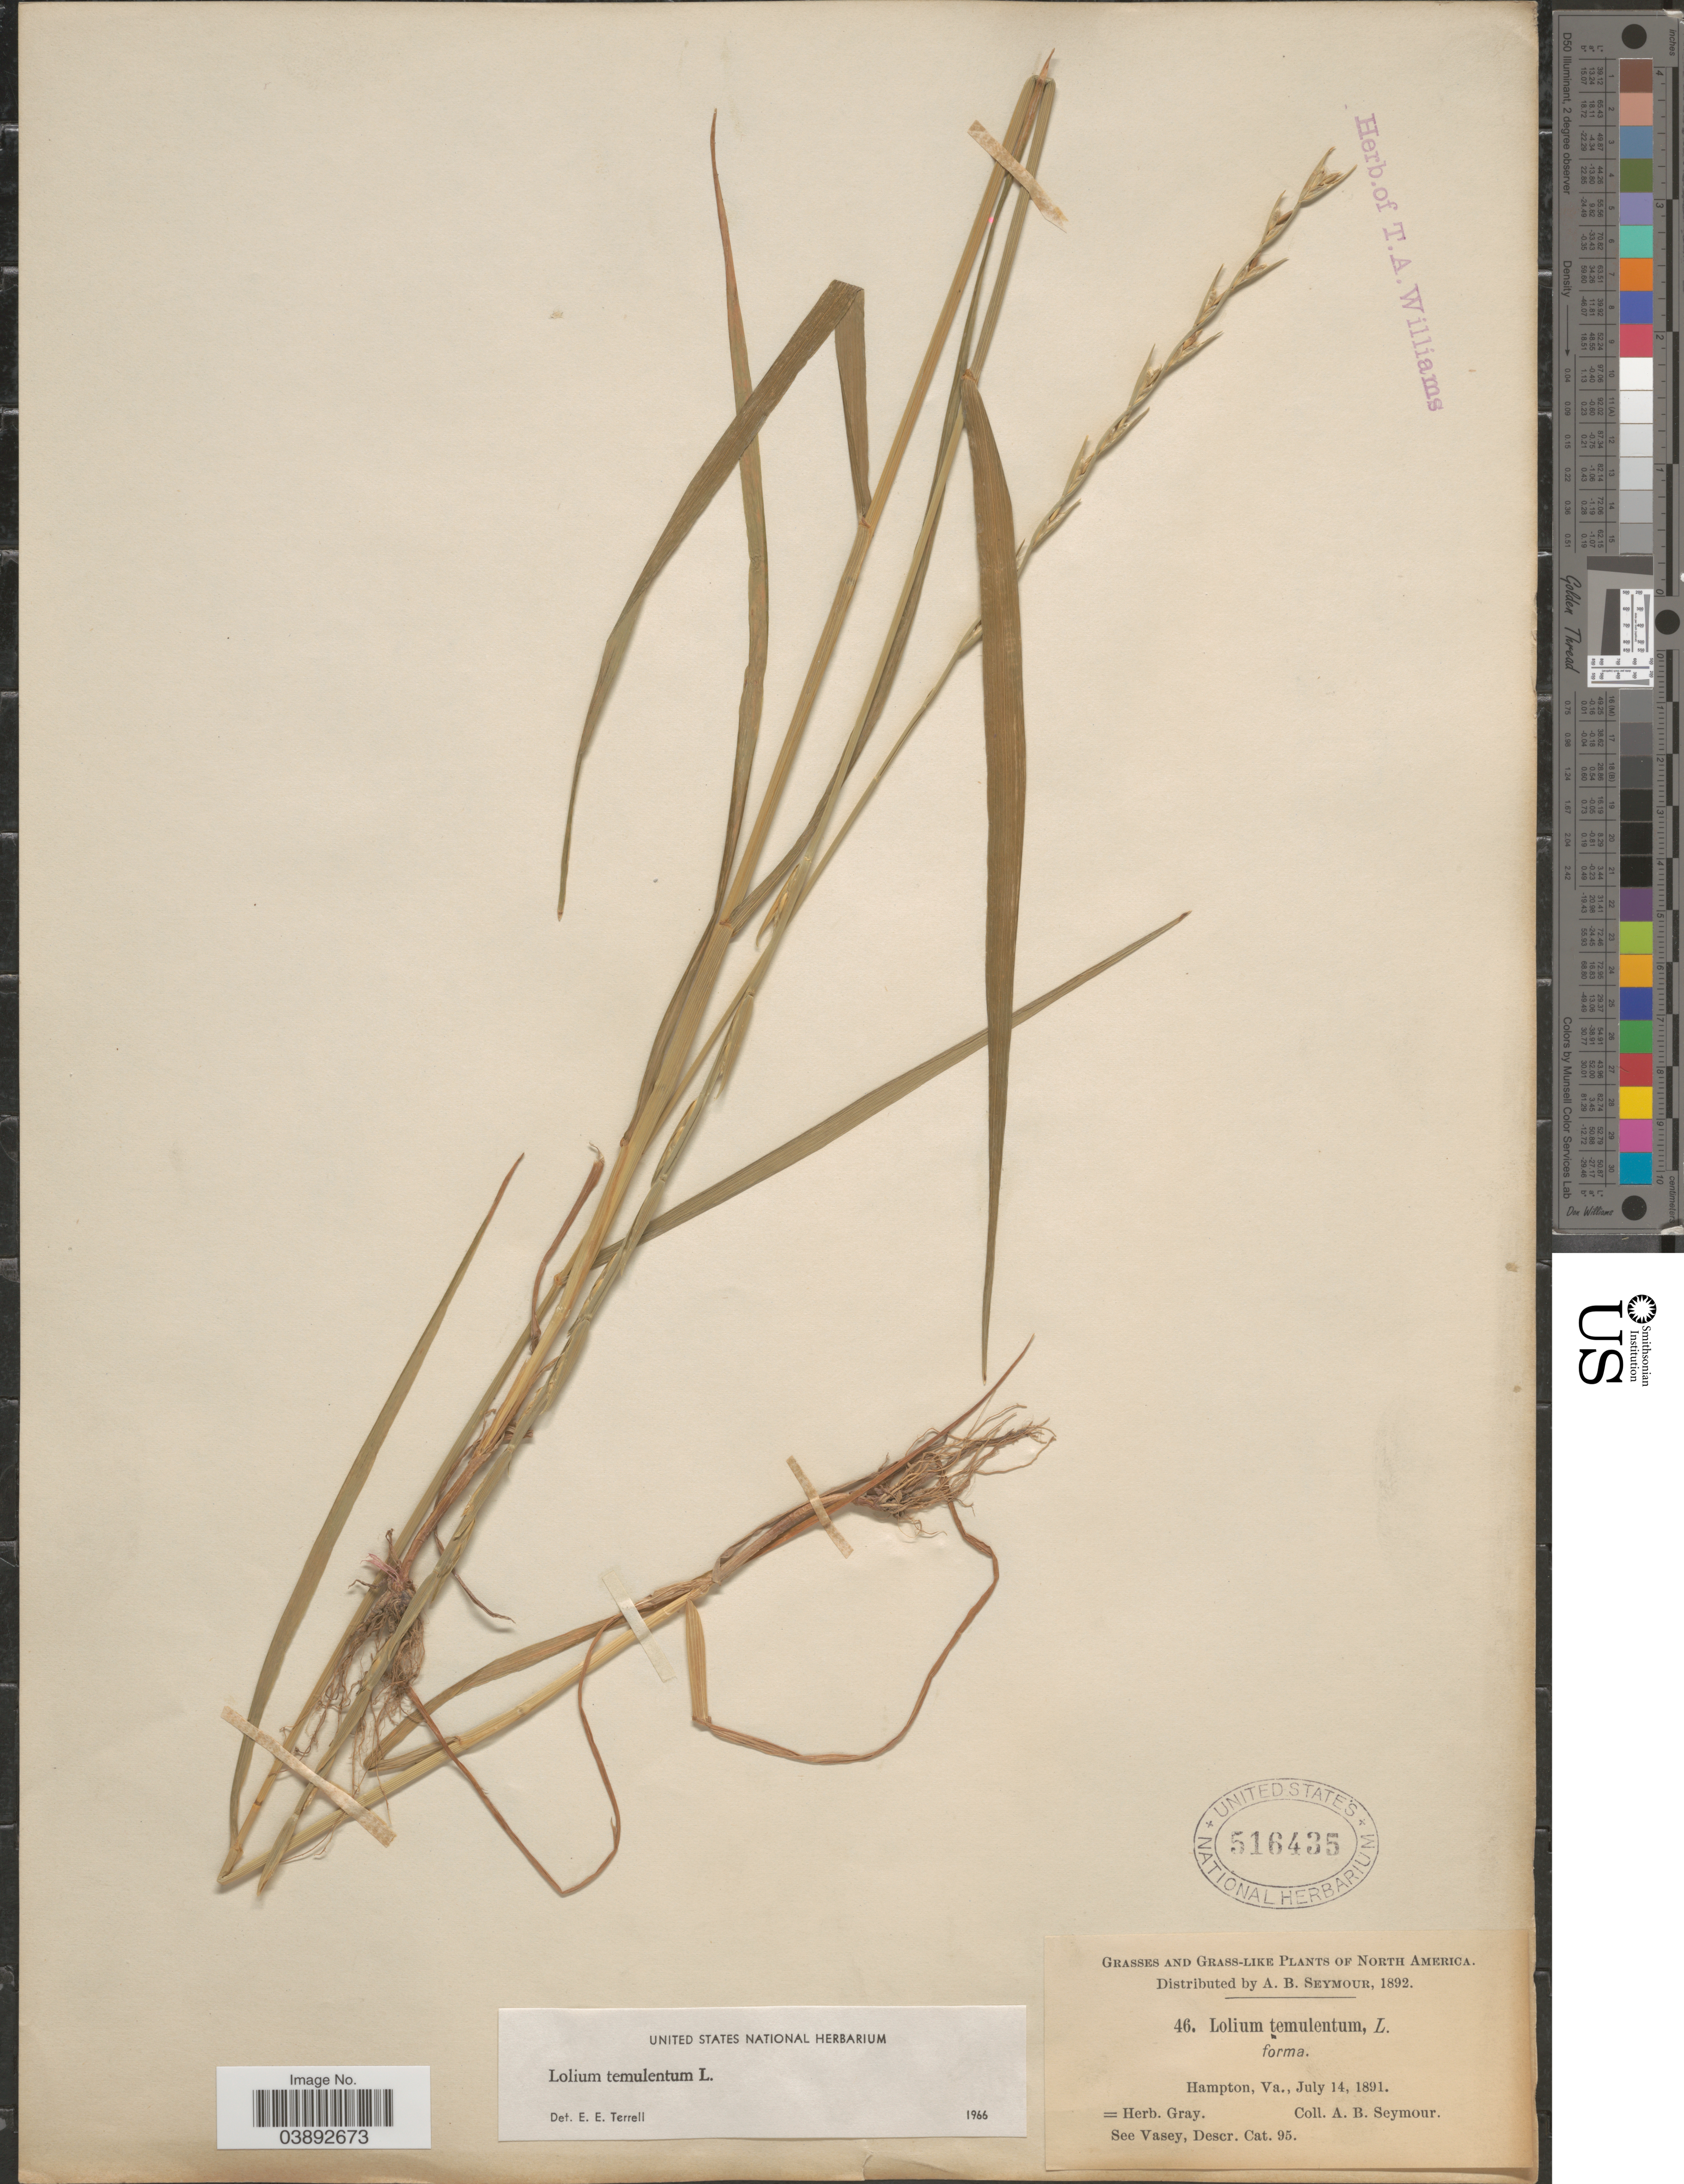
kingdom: Plantae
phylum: Tracheophyta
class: Liliopsida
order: Poales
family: Poaceae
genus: Lolium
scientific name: Lolium temulentum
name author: L.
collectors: A. Seymour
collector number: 46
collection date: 1891-07-14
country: United States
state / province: Virginia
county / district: City of Hampton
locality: Hampton.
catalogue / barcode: US 516435